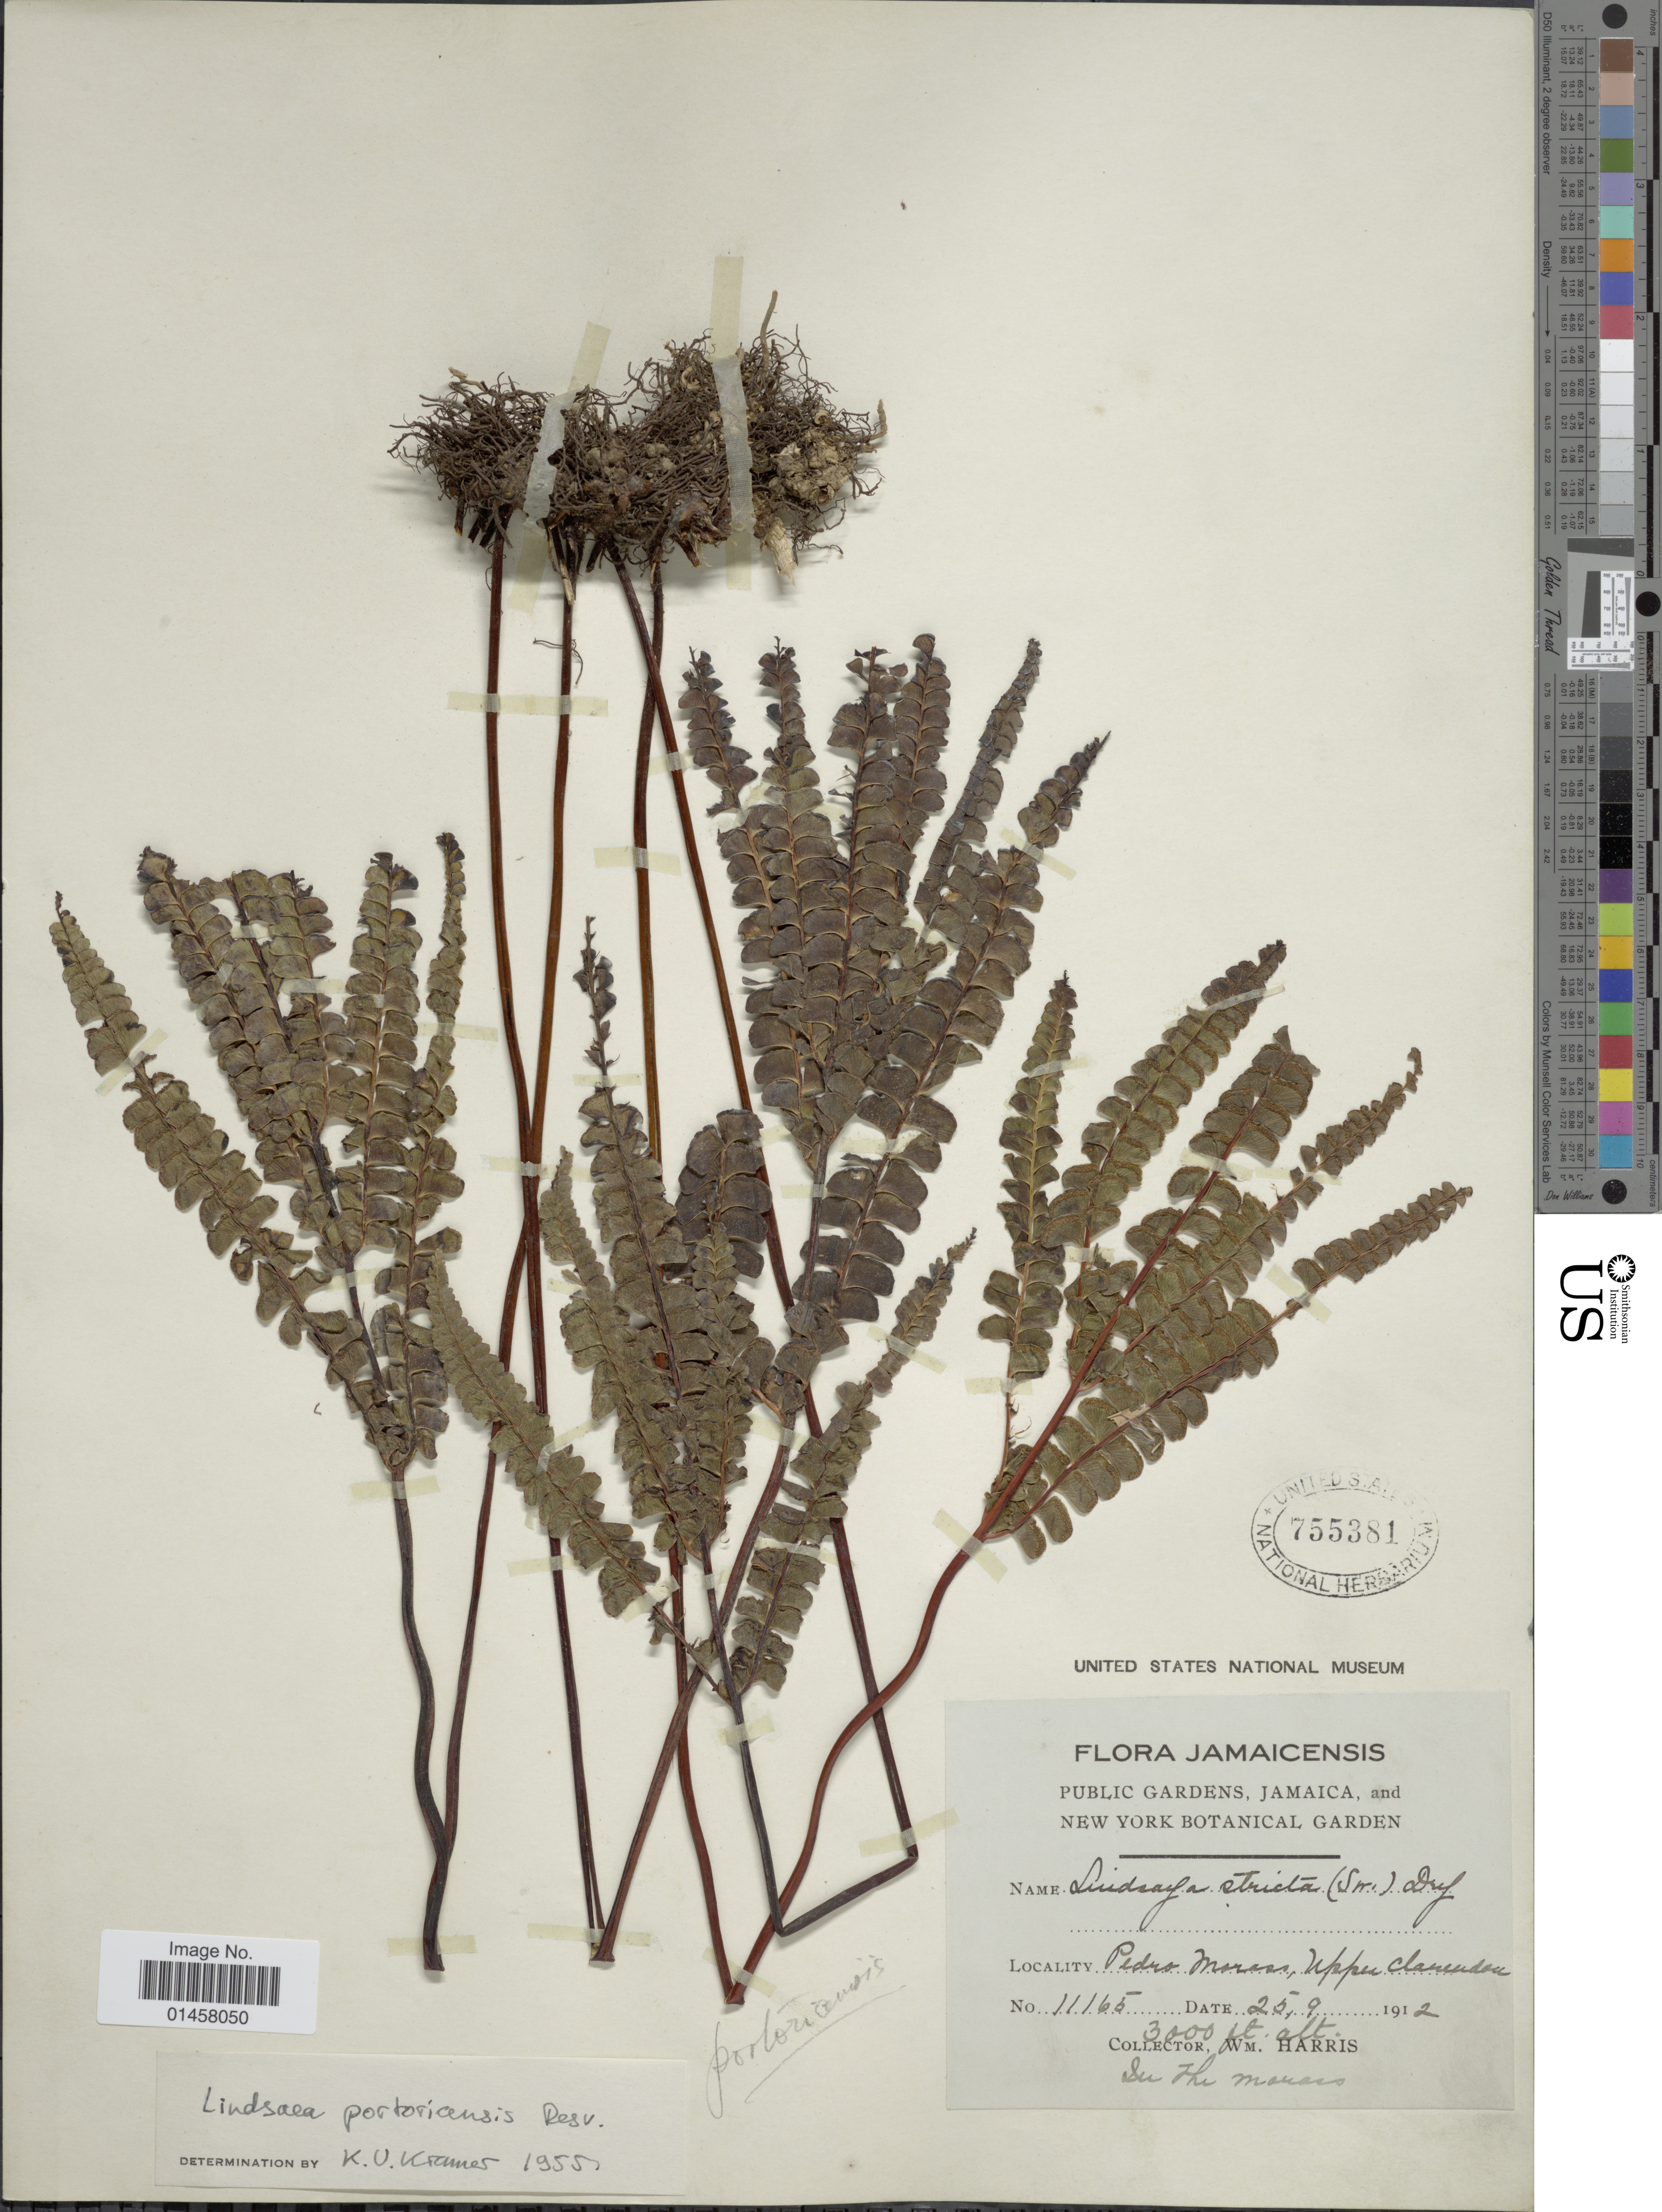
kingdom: Plantae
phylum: Tracheophyta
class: Polypodiopsida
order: Polypodiales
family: Lindsaeaceae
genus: Lindsaea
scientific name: Lindsaea portoricensis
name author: Desv.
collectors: W. Harris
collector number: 11165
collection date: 1912-09-25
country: Jamaica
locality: Pedro Morass, Upper Clarendon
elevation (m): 914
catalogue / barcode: US 755381